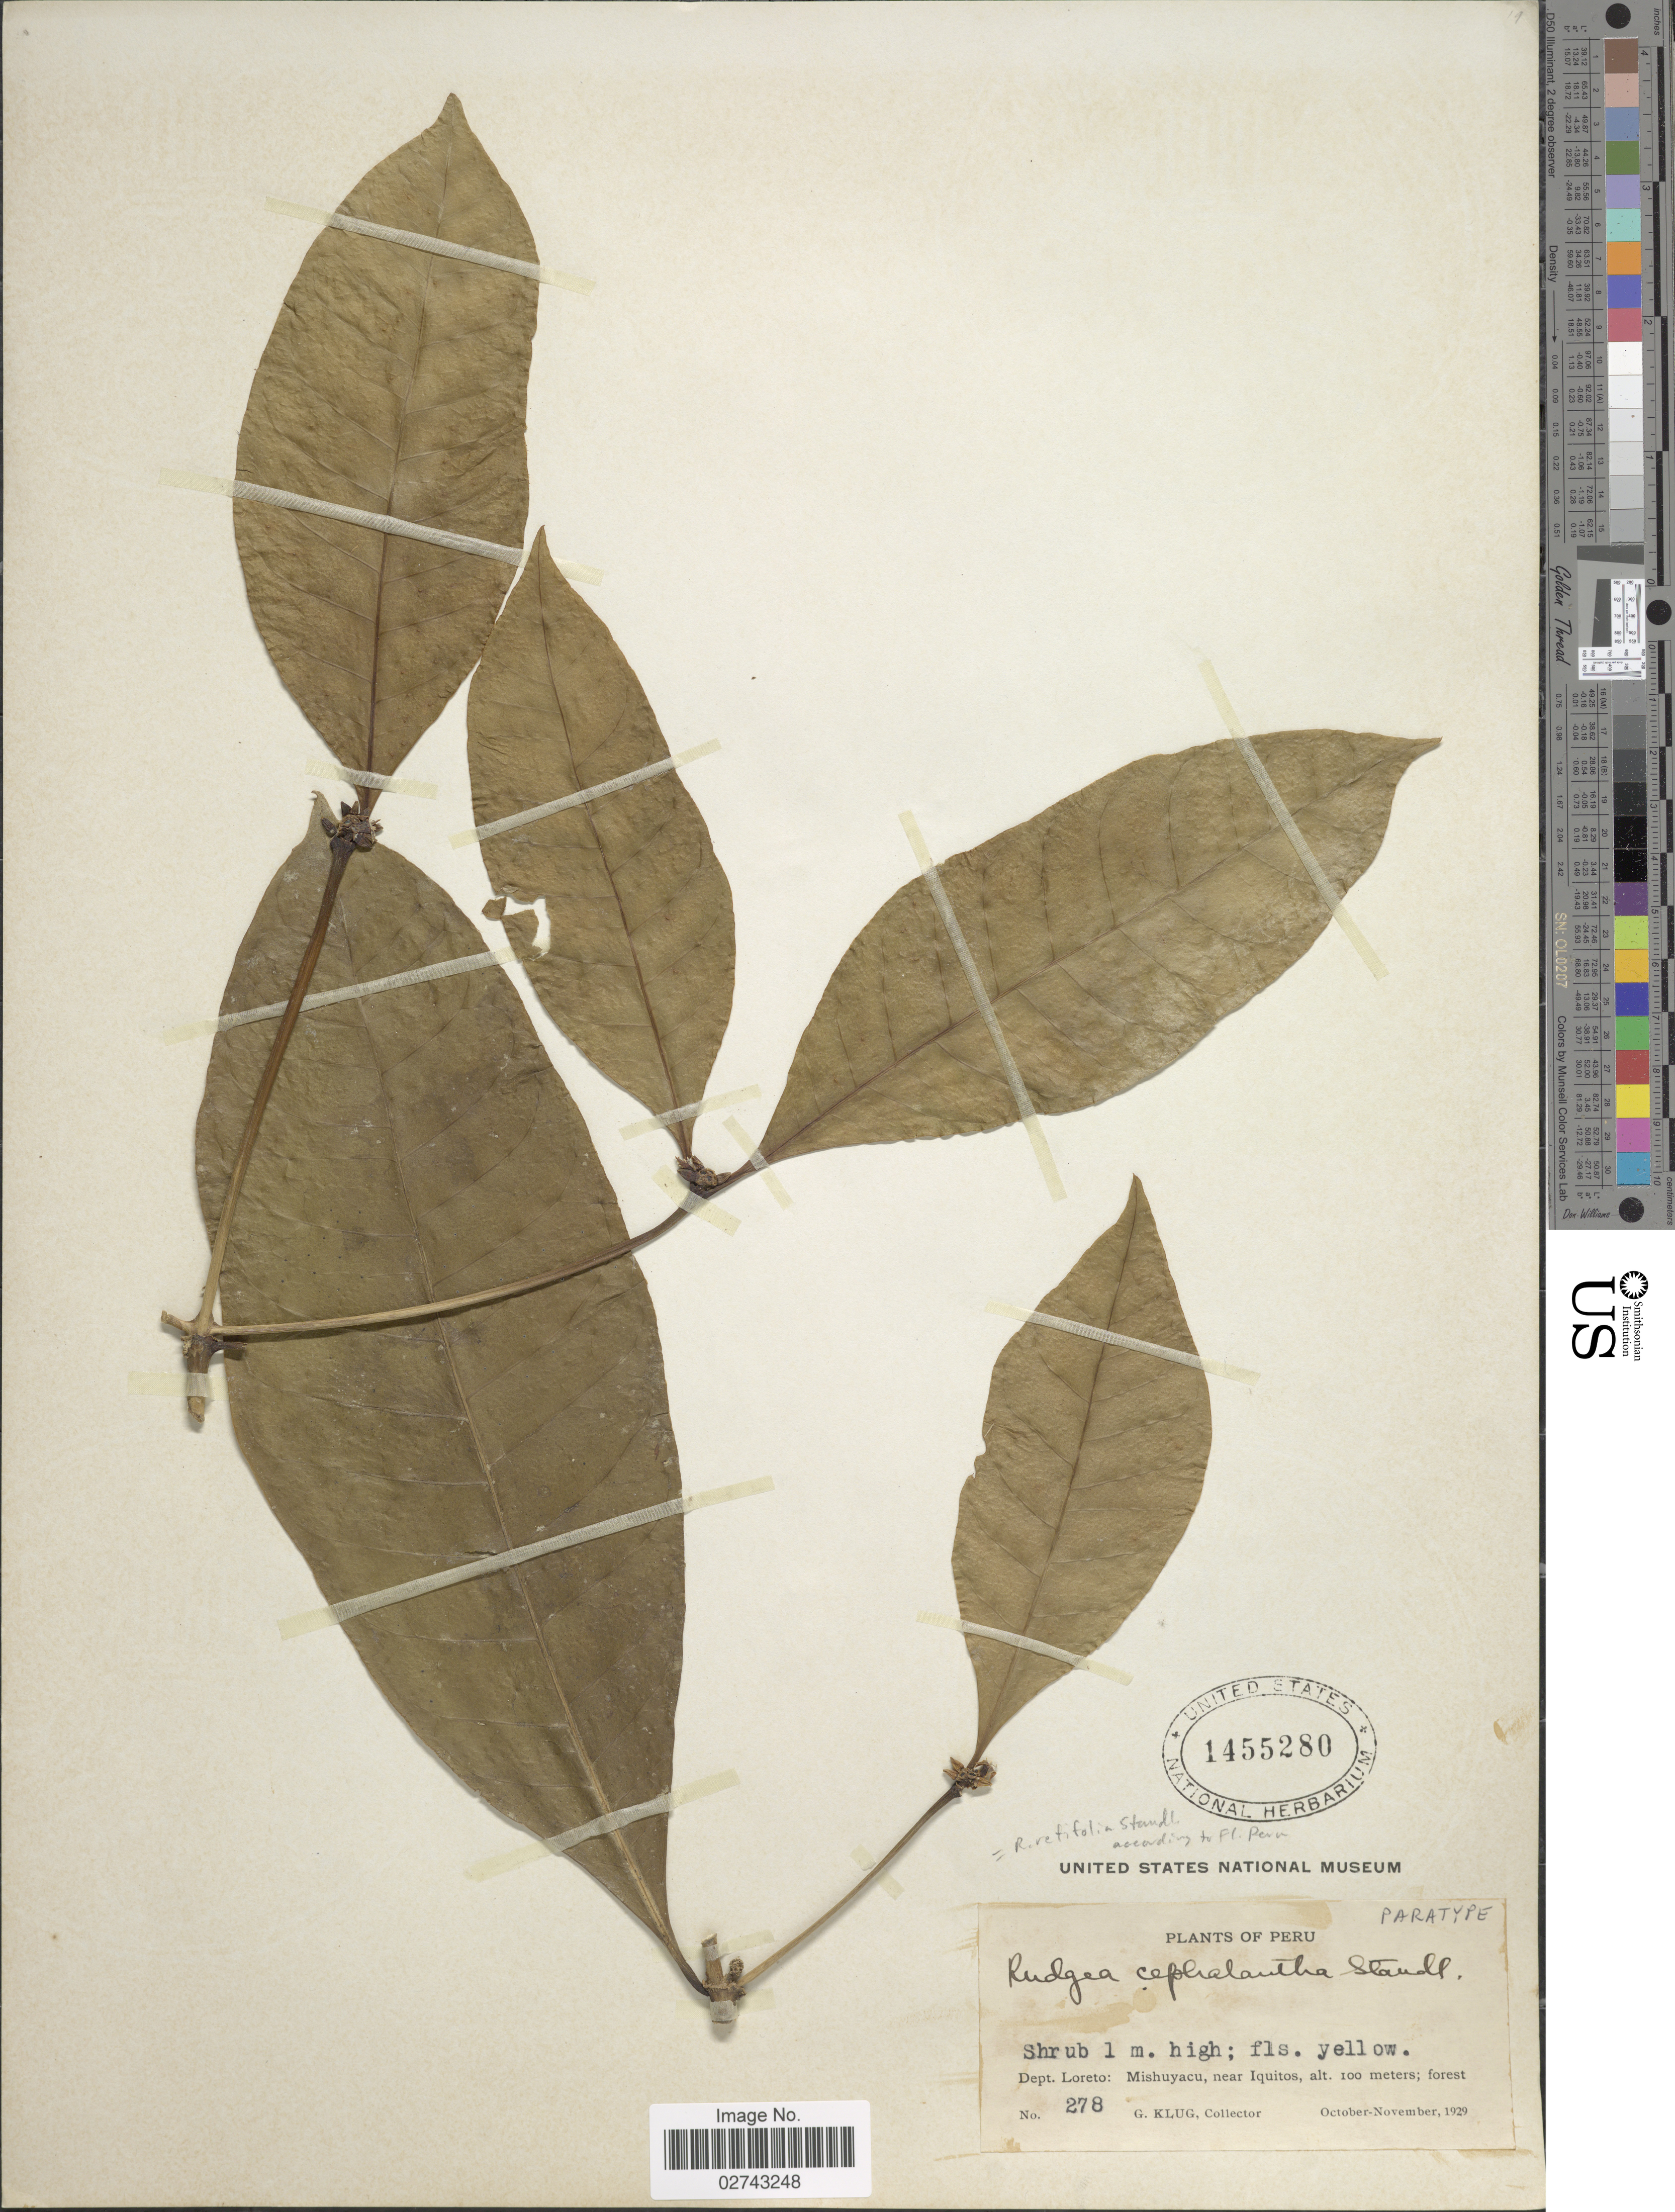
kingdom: Plantae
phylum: Tracheophyta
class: Magnoliopsida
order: Gentianales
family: Rubiaceae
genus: Rudgea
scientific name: Rudgea retifolia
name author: Standl.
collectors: G. Klug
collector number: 278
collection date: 1929-10/1929-11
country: Peru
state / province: Loreto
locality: Mishuyacu, near Iquitos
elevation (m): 100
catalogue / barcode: US 1455280